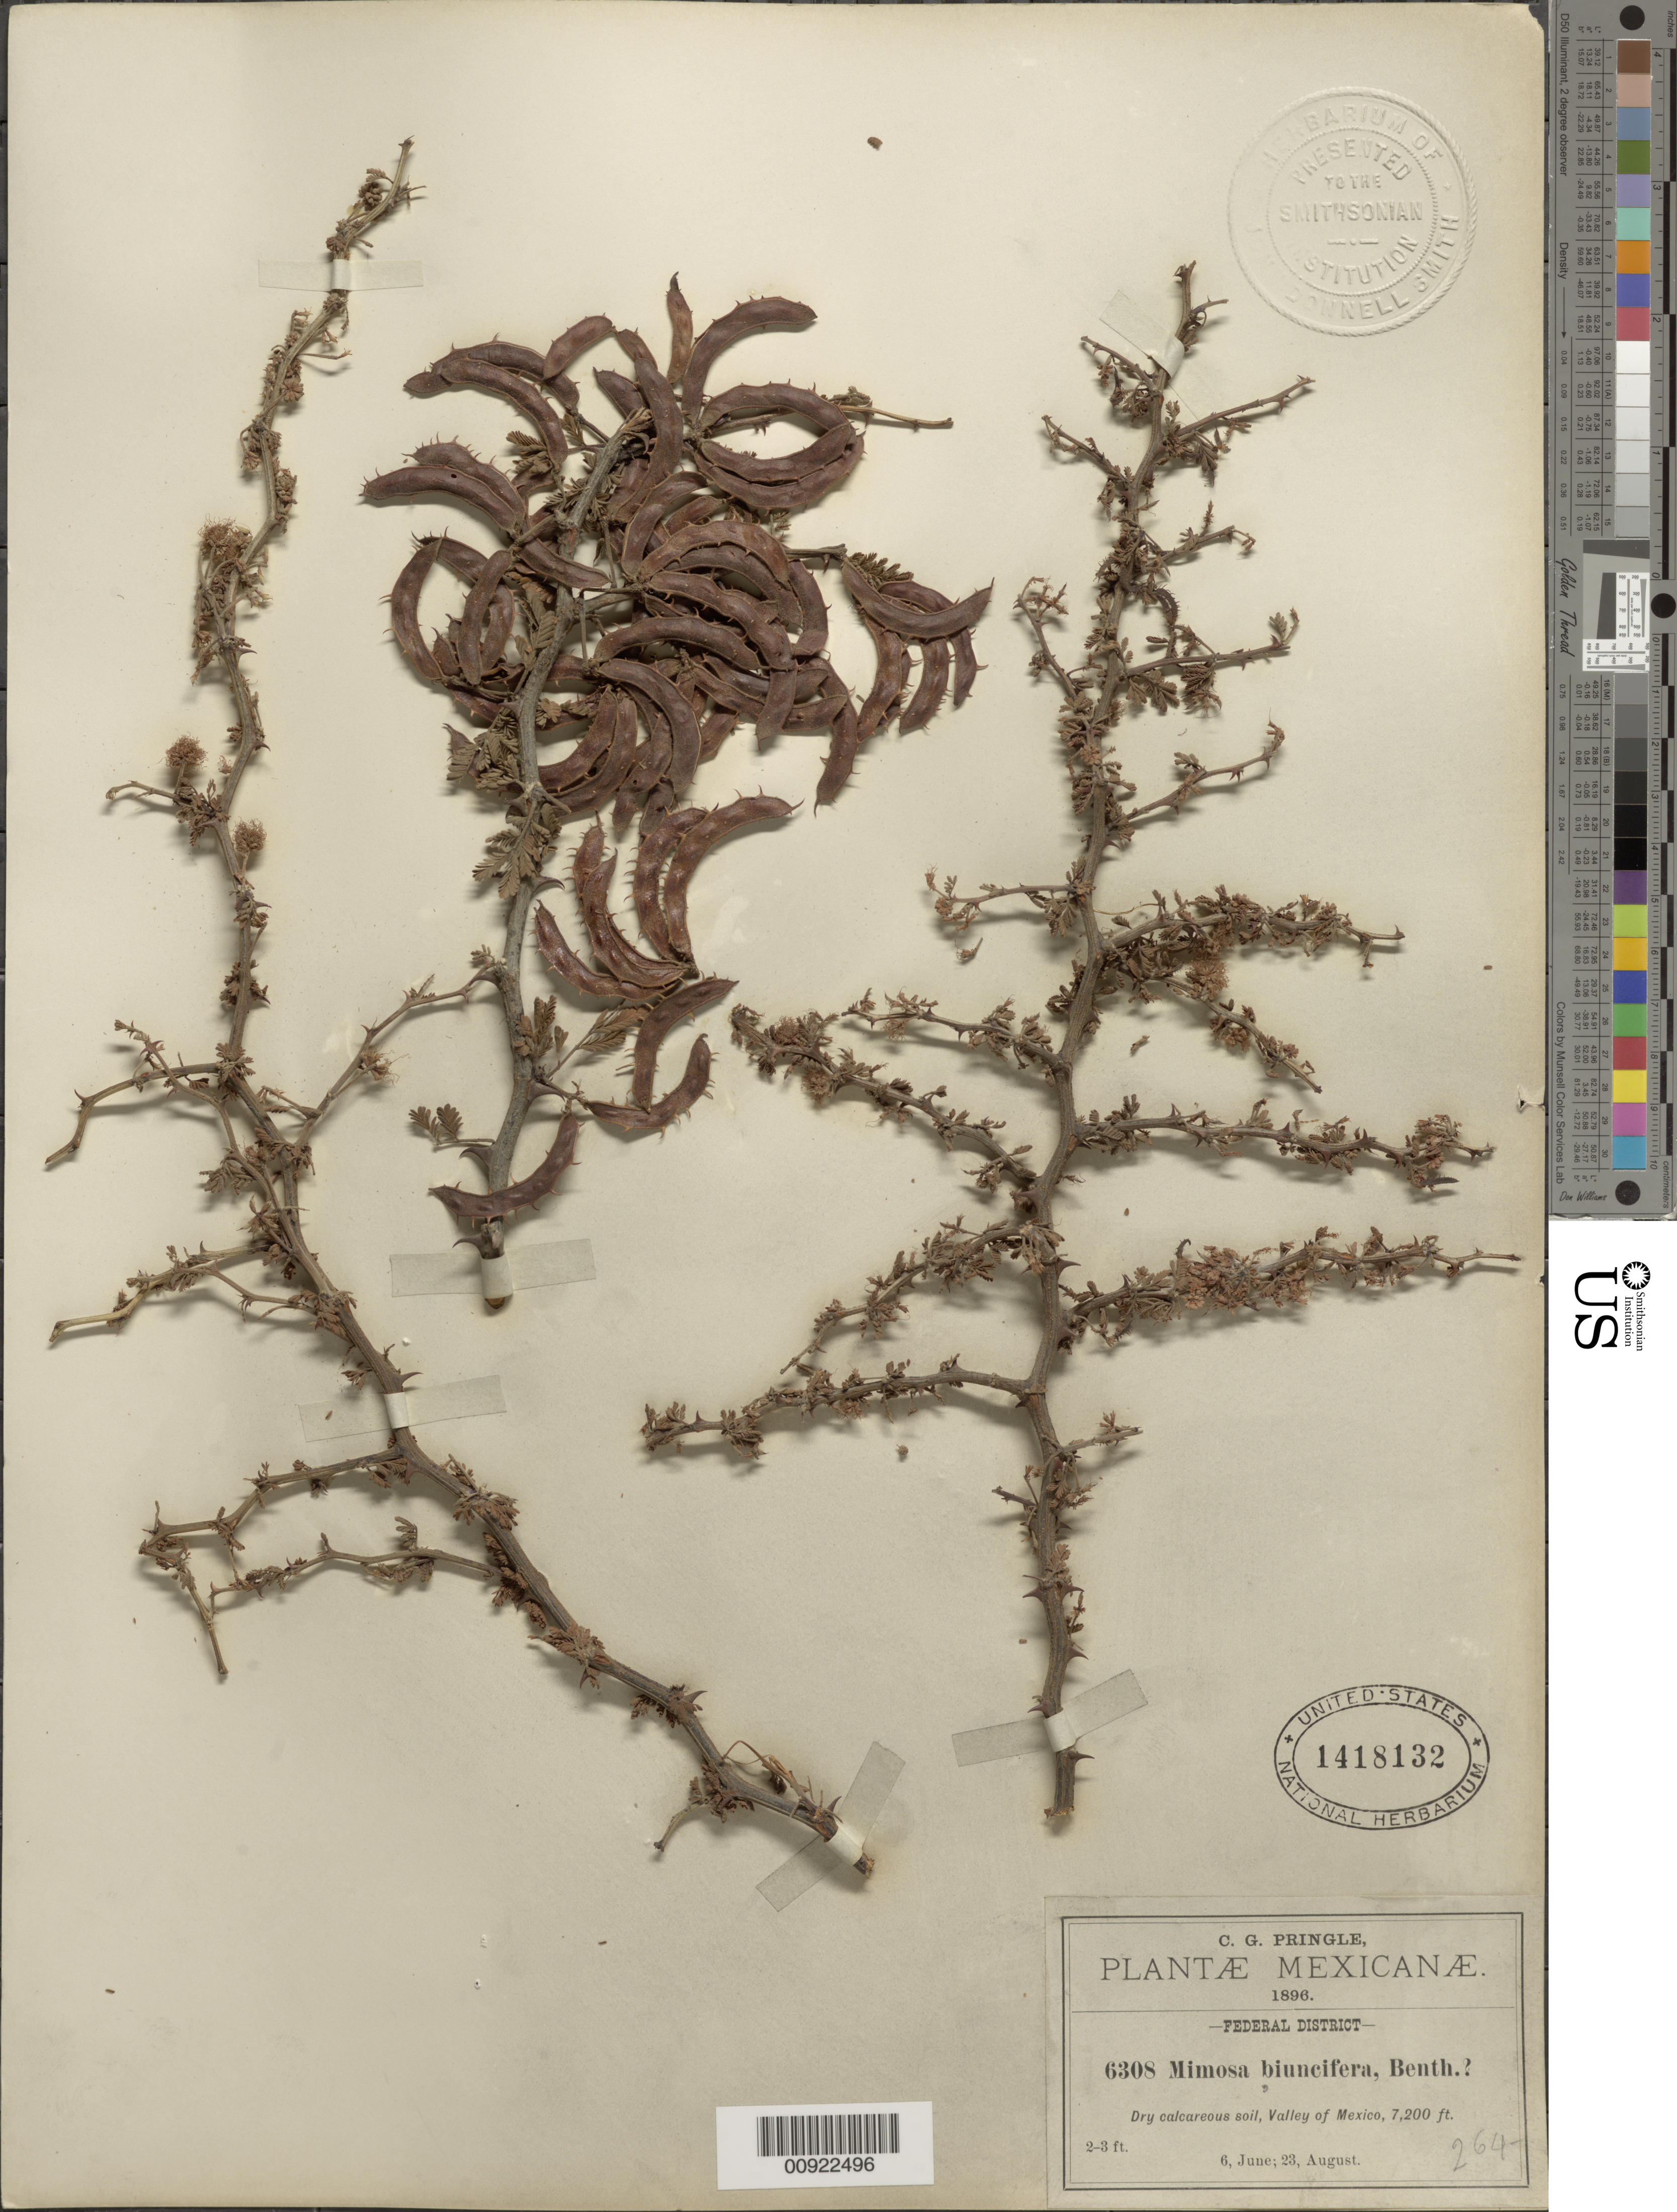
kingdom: Plantae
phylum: Tracheophyta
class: Magnoliopsida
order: Fabales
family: Fabaceae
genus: Mimosa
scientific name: Mimosa biuncifera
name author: Benth.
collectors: C. G. Pringle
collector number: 6308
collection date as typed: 06 Jun 1896 and 23 Aug 1896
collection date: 1896-06-06,1896-08-23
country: Mexico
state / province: Distrito Federal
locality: Federal District. Valley of Mexico.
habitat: Dry calcareous soil.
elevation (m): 2195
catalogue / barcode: US 1418132